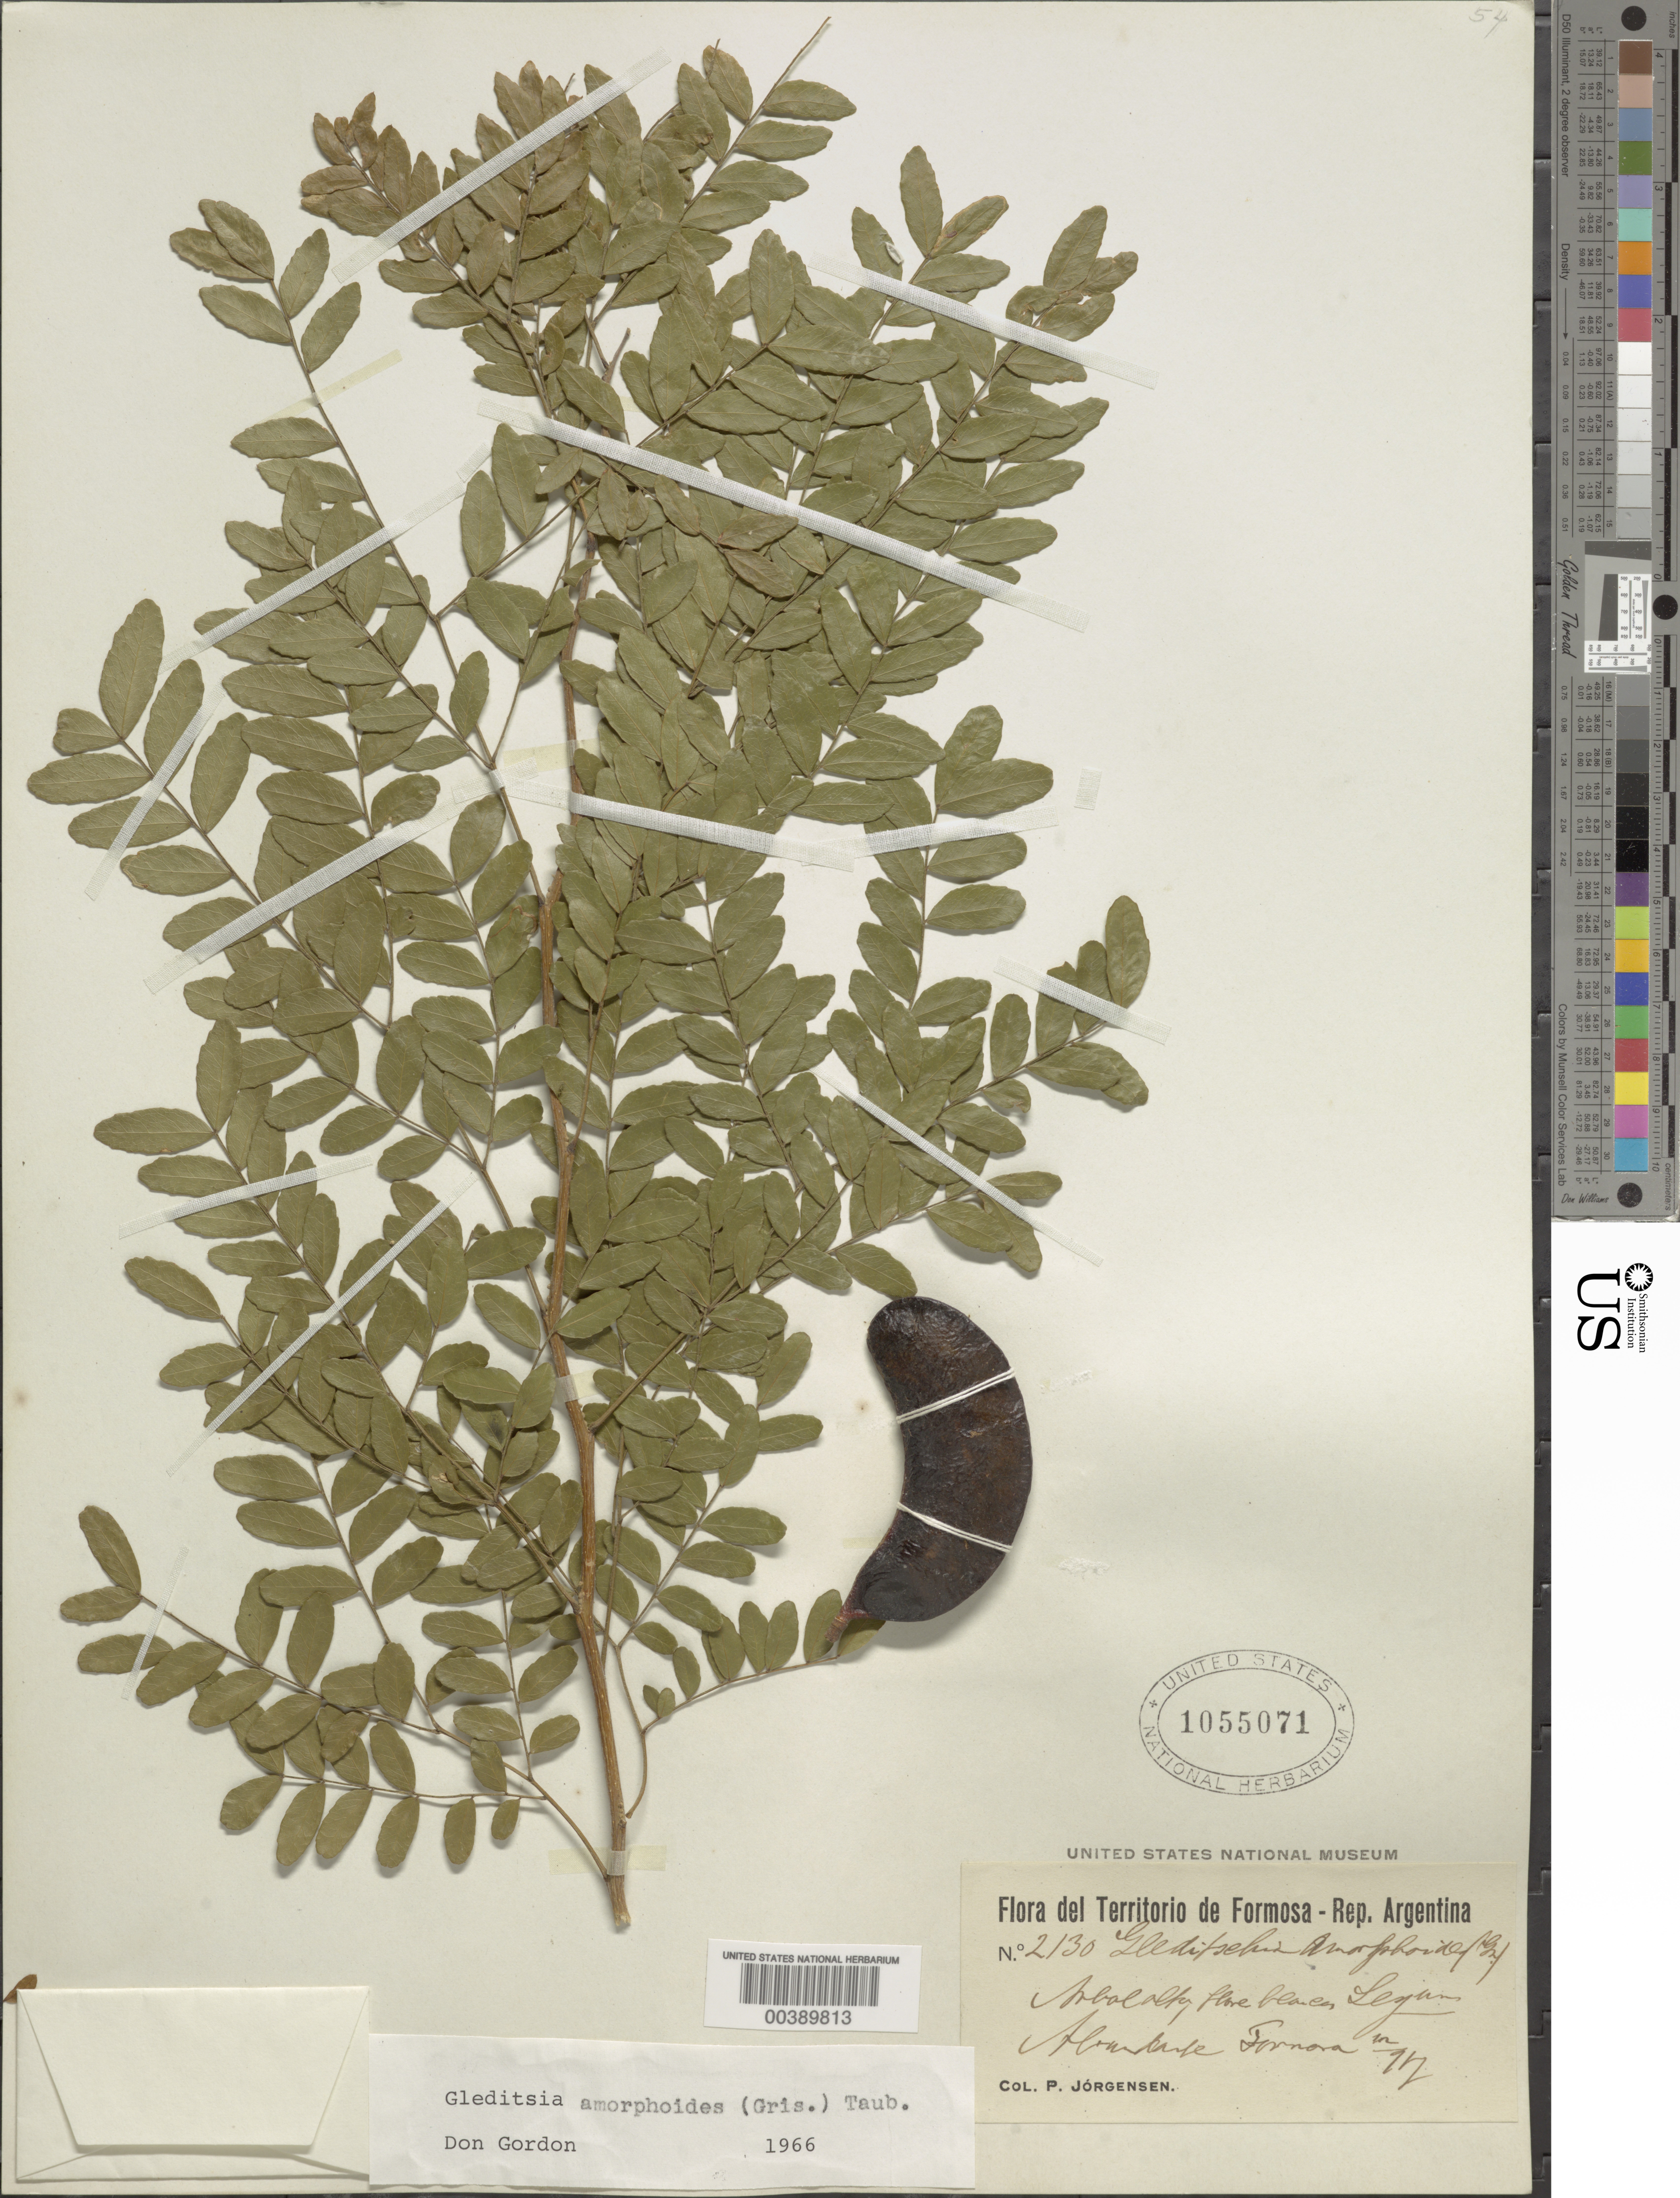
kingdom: Plantae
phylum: Tracheophyta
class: Magnoliopsida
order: Fabales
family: Fabaceae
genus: Gleditsia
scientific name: Gleditsia amorphoides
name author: (Griseb.) Taub.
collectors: P. Jorgensen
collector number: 2130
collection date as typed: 1917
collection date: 1917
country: Argentina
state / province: Formosa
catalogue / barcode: US 1055071